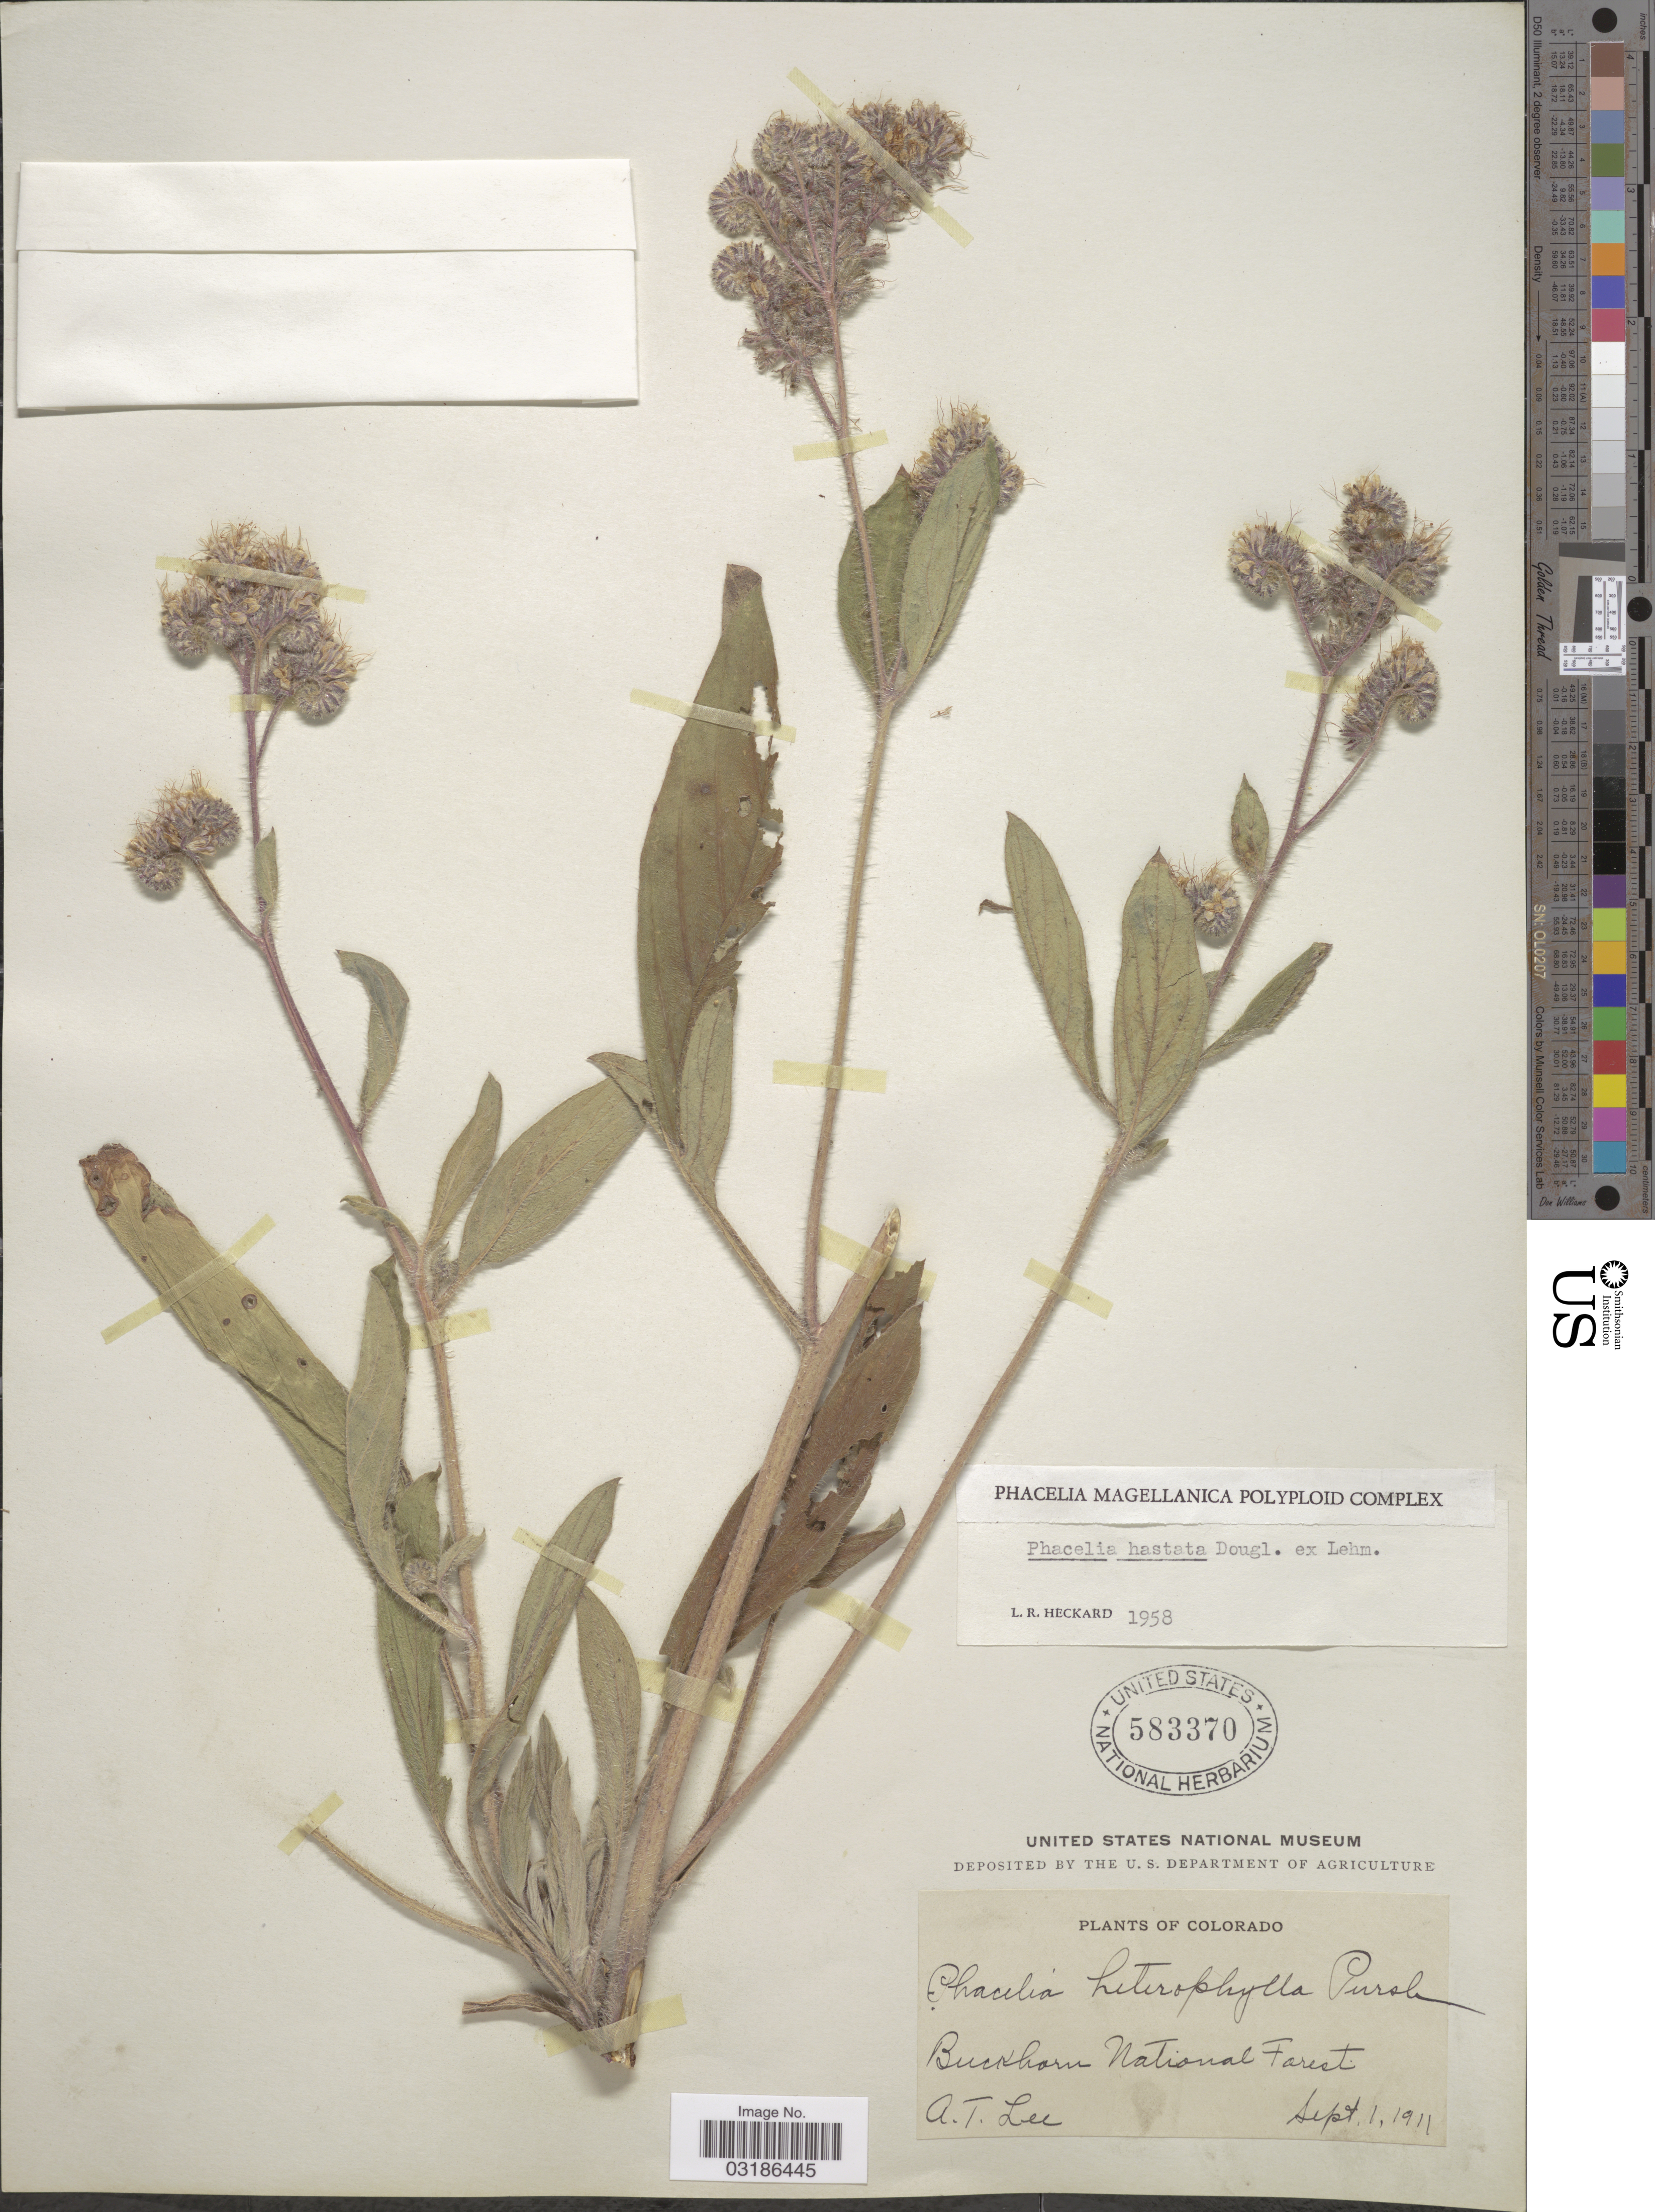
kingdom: Plantae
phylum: Tracheophyta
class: Magnoliopsida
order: Boraginales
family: Hydrophyllaceae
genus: Phacelia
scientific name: Phacelia hastata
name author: Douglas ex Lehm.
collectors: A. T. Lee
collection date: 1911-09-01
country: United States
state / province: Colorado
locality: Buckham National Forest.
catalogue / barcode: US 583370